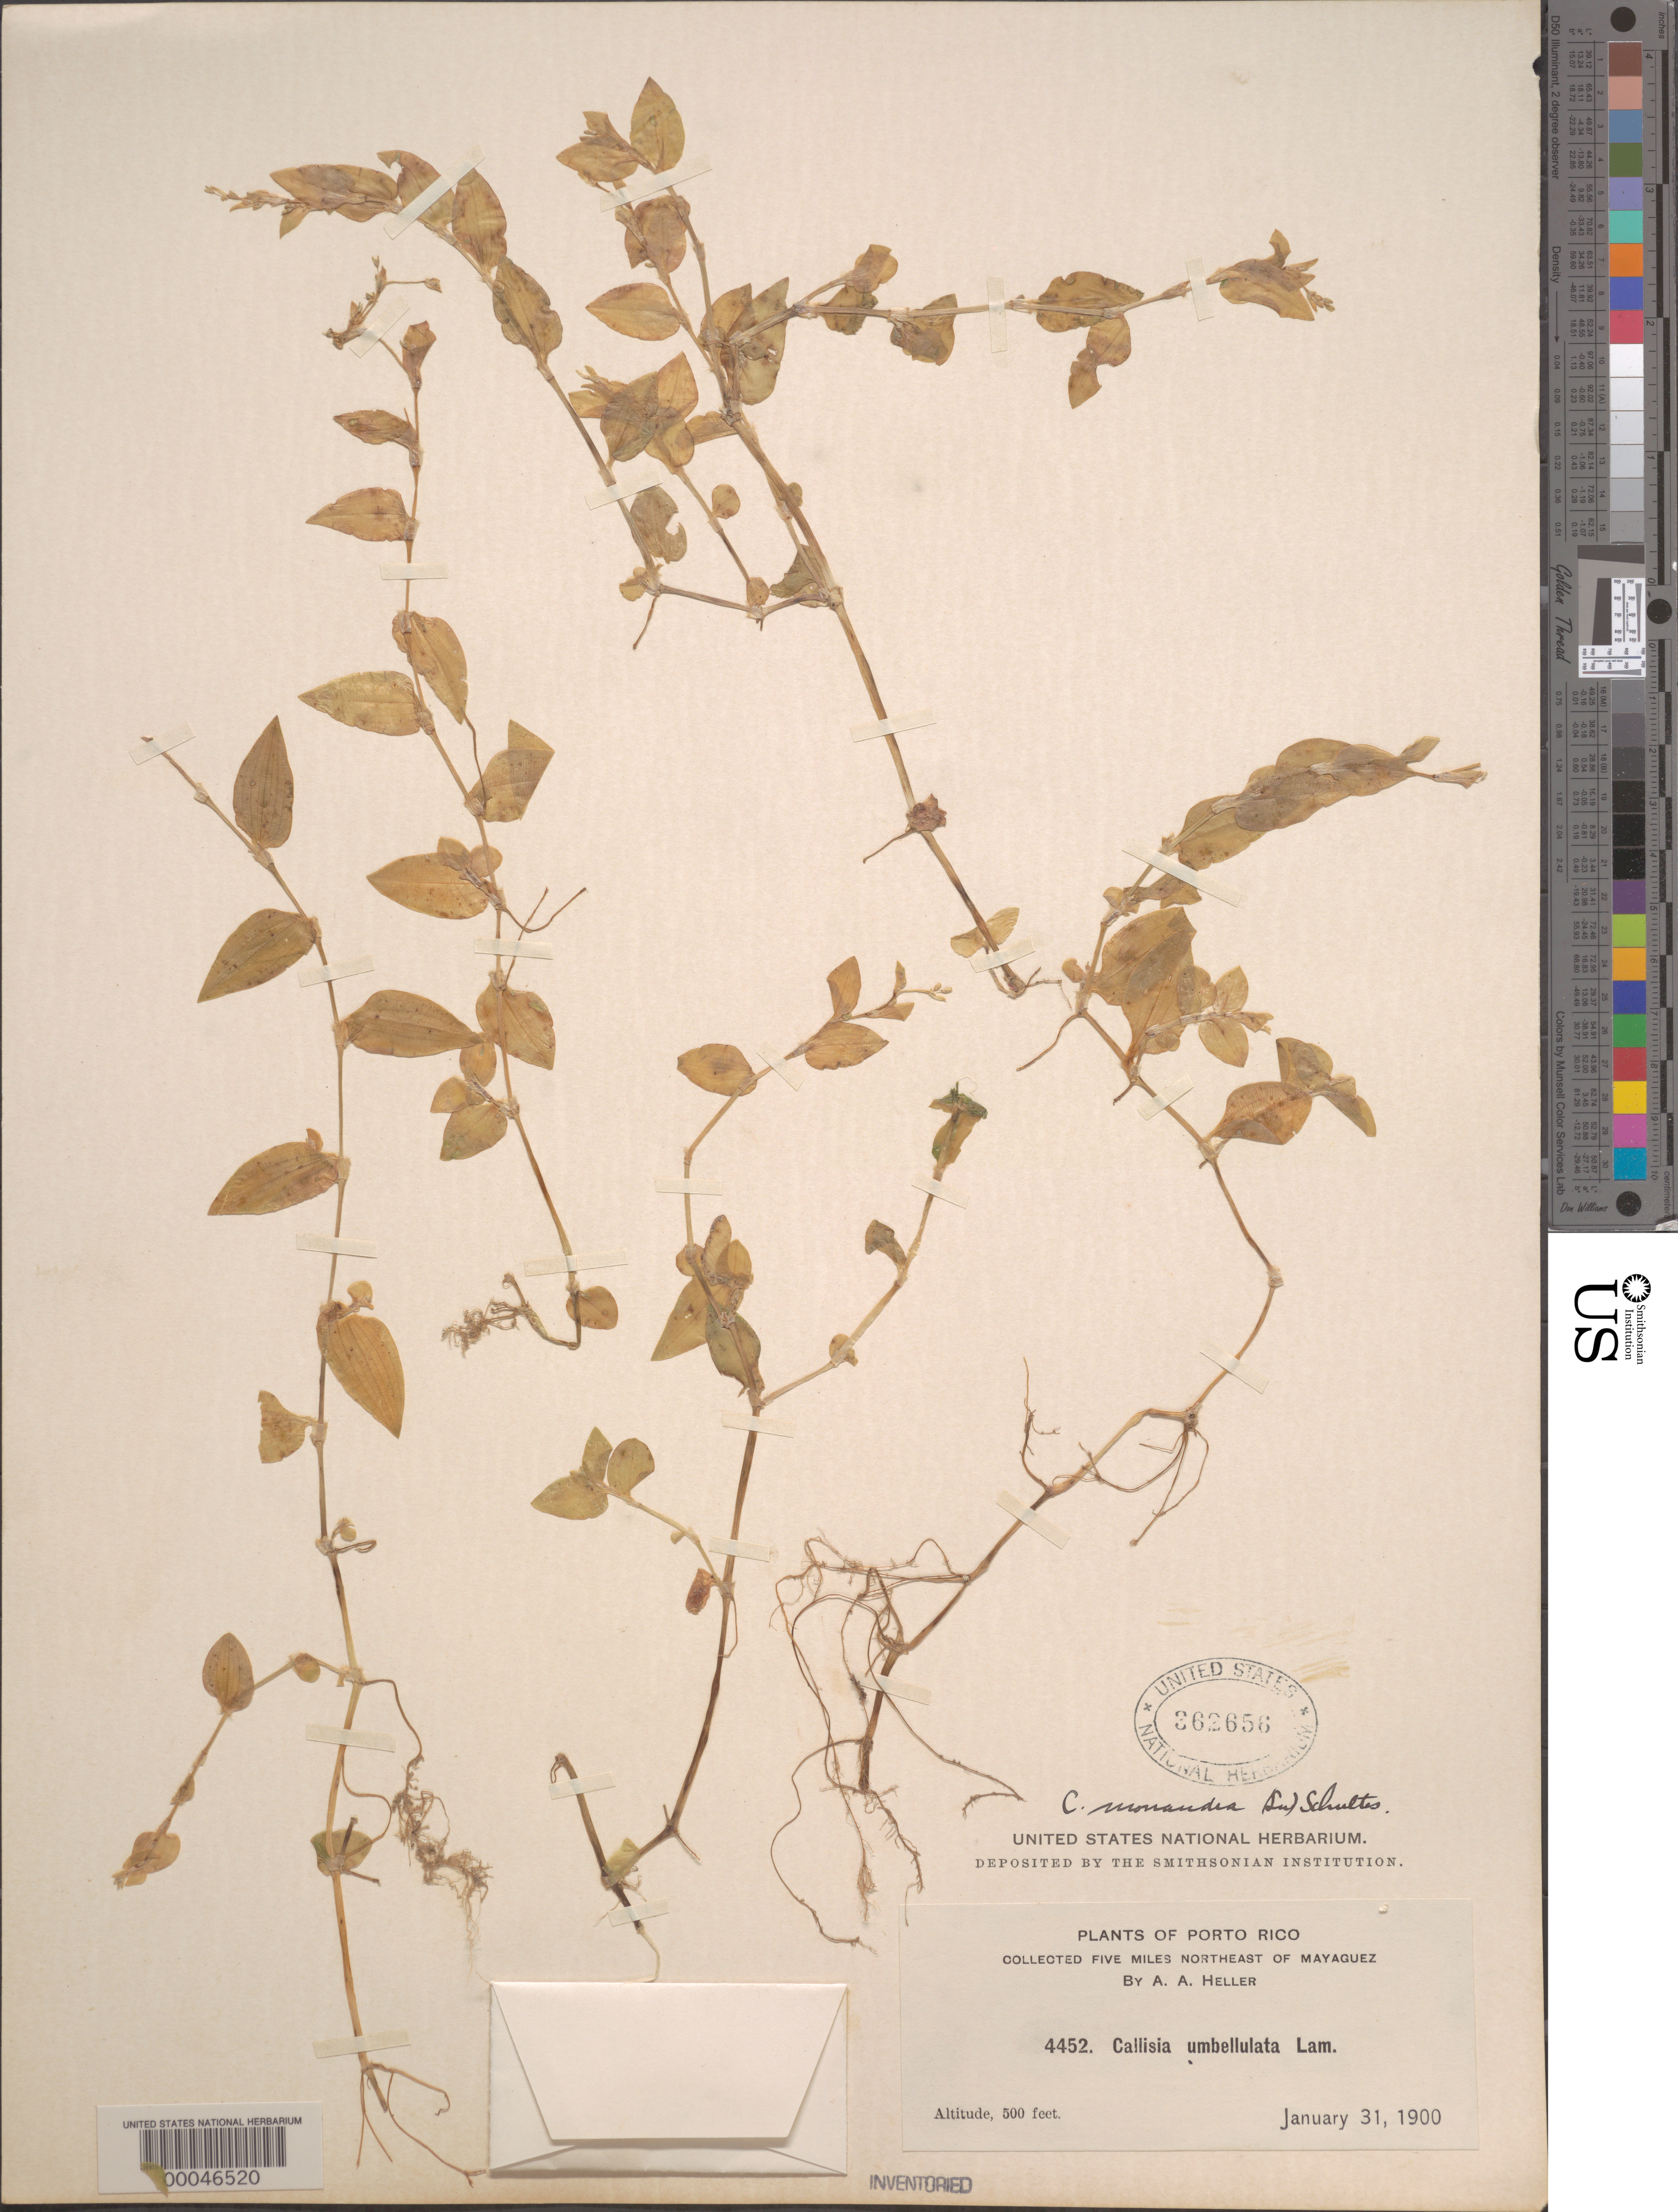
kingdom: Plantae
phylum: Tracheophyta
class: Liliopsida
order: Commelinales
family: Commelinaceae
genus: Callisia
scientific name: Callisia monandra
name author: (Sw.) Schult. & Schult. f.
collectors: A. A. Heller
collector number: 4452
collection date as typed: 31 Jan 1900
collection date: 1900-01-31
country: Puerto Rico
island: Greater Antilles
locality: Ne of mayaguez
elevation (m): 153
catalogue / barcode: US 362656